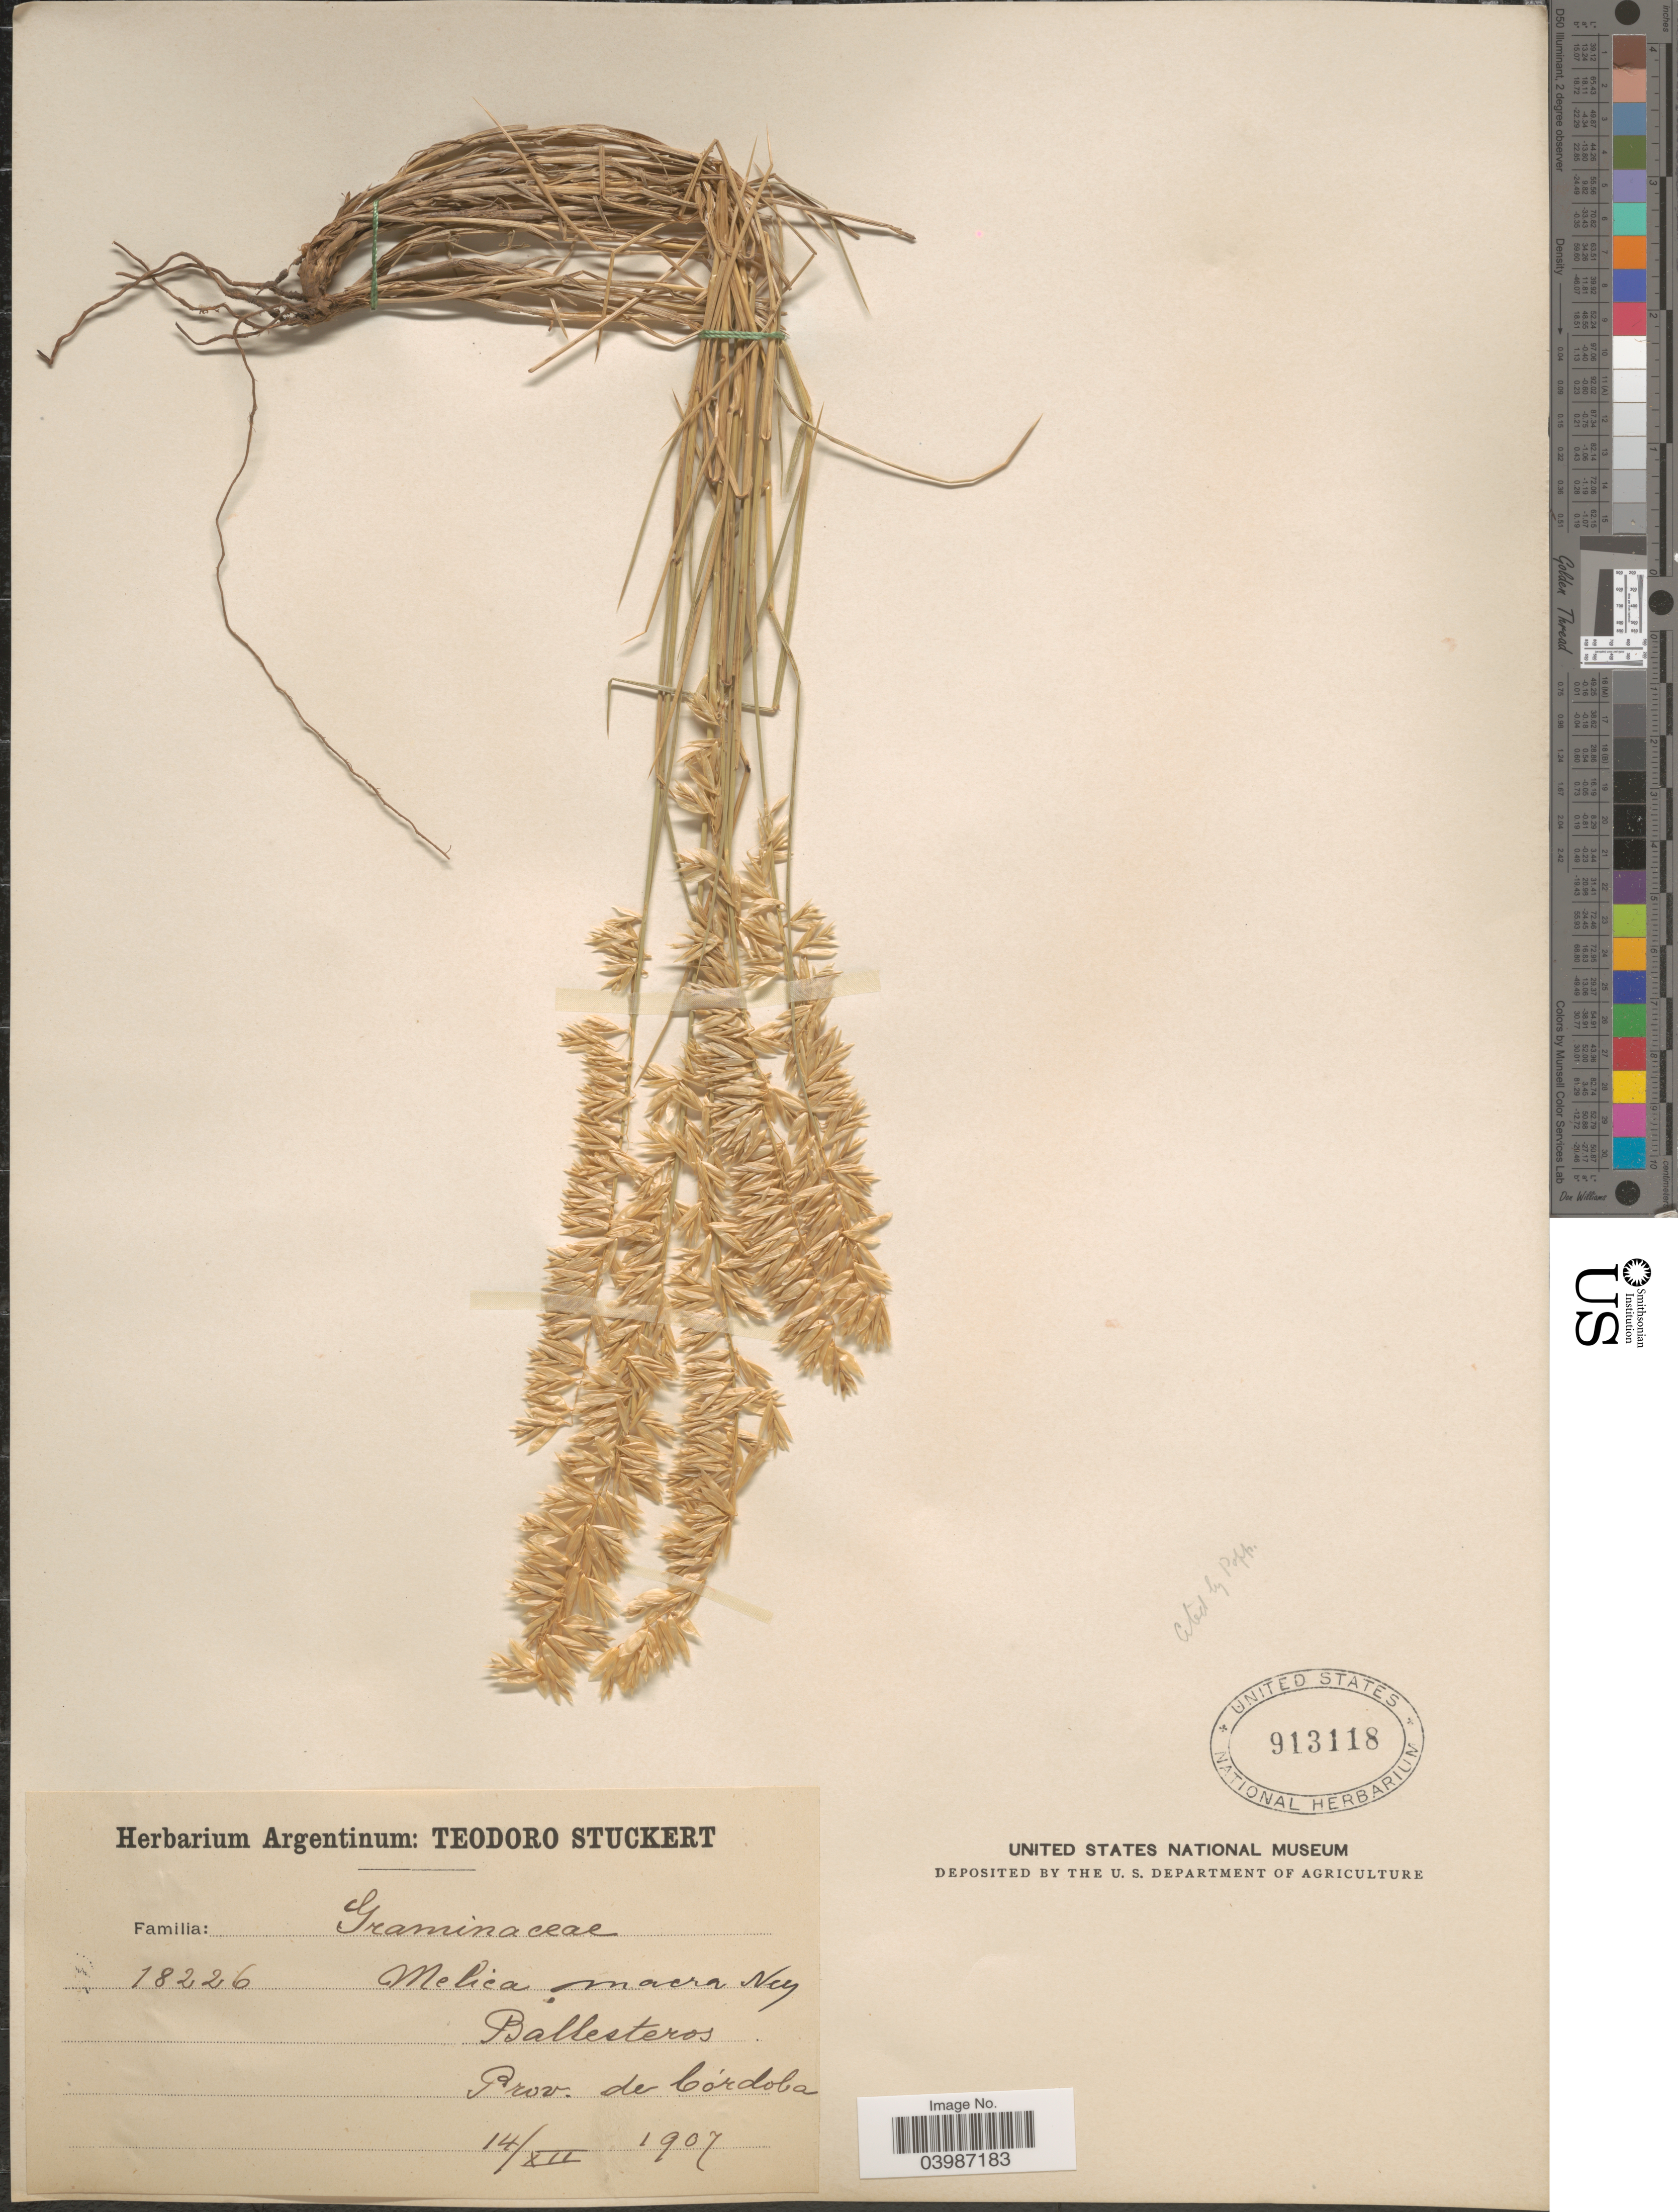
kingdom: Plantae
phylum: Tracheophyta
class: Liliopsida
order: Poales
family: Poaceae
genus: Melica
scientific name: Melica macra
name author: Nees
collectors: Ex herb. Teodoro Stuckert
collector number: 18226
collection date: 1907-12-14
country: Argentina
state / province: Cordoba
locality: Ballesteros.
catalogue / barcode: US 913118